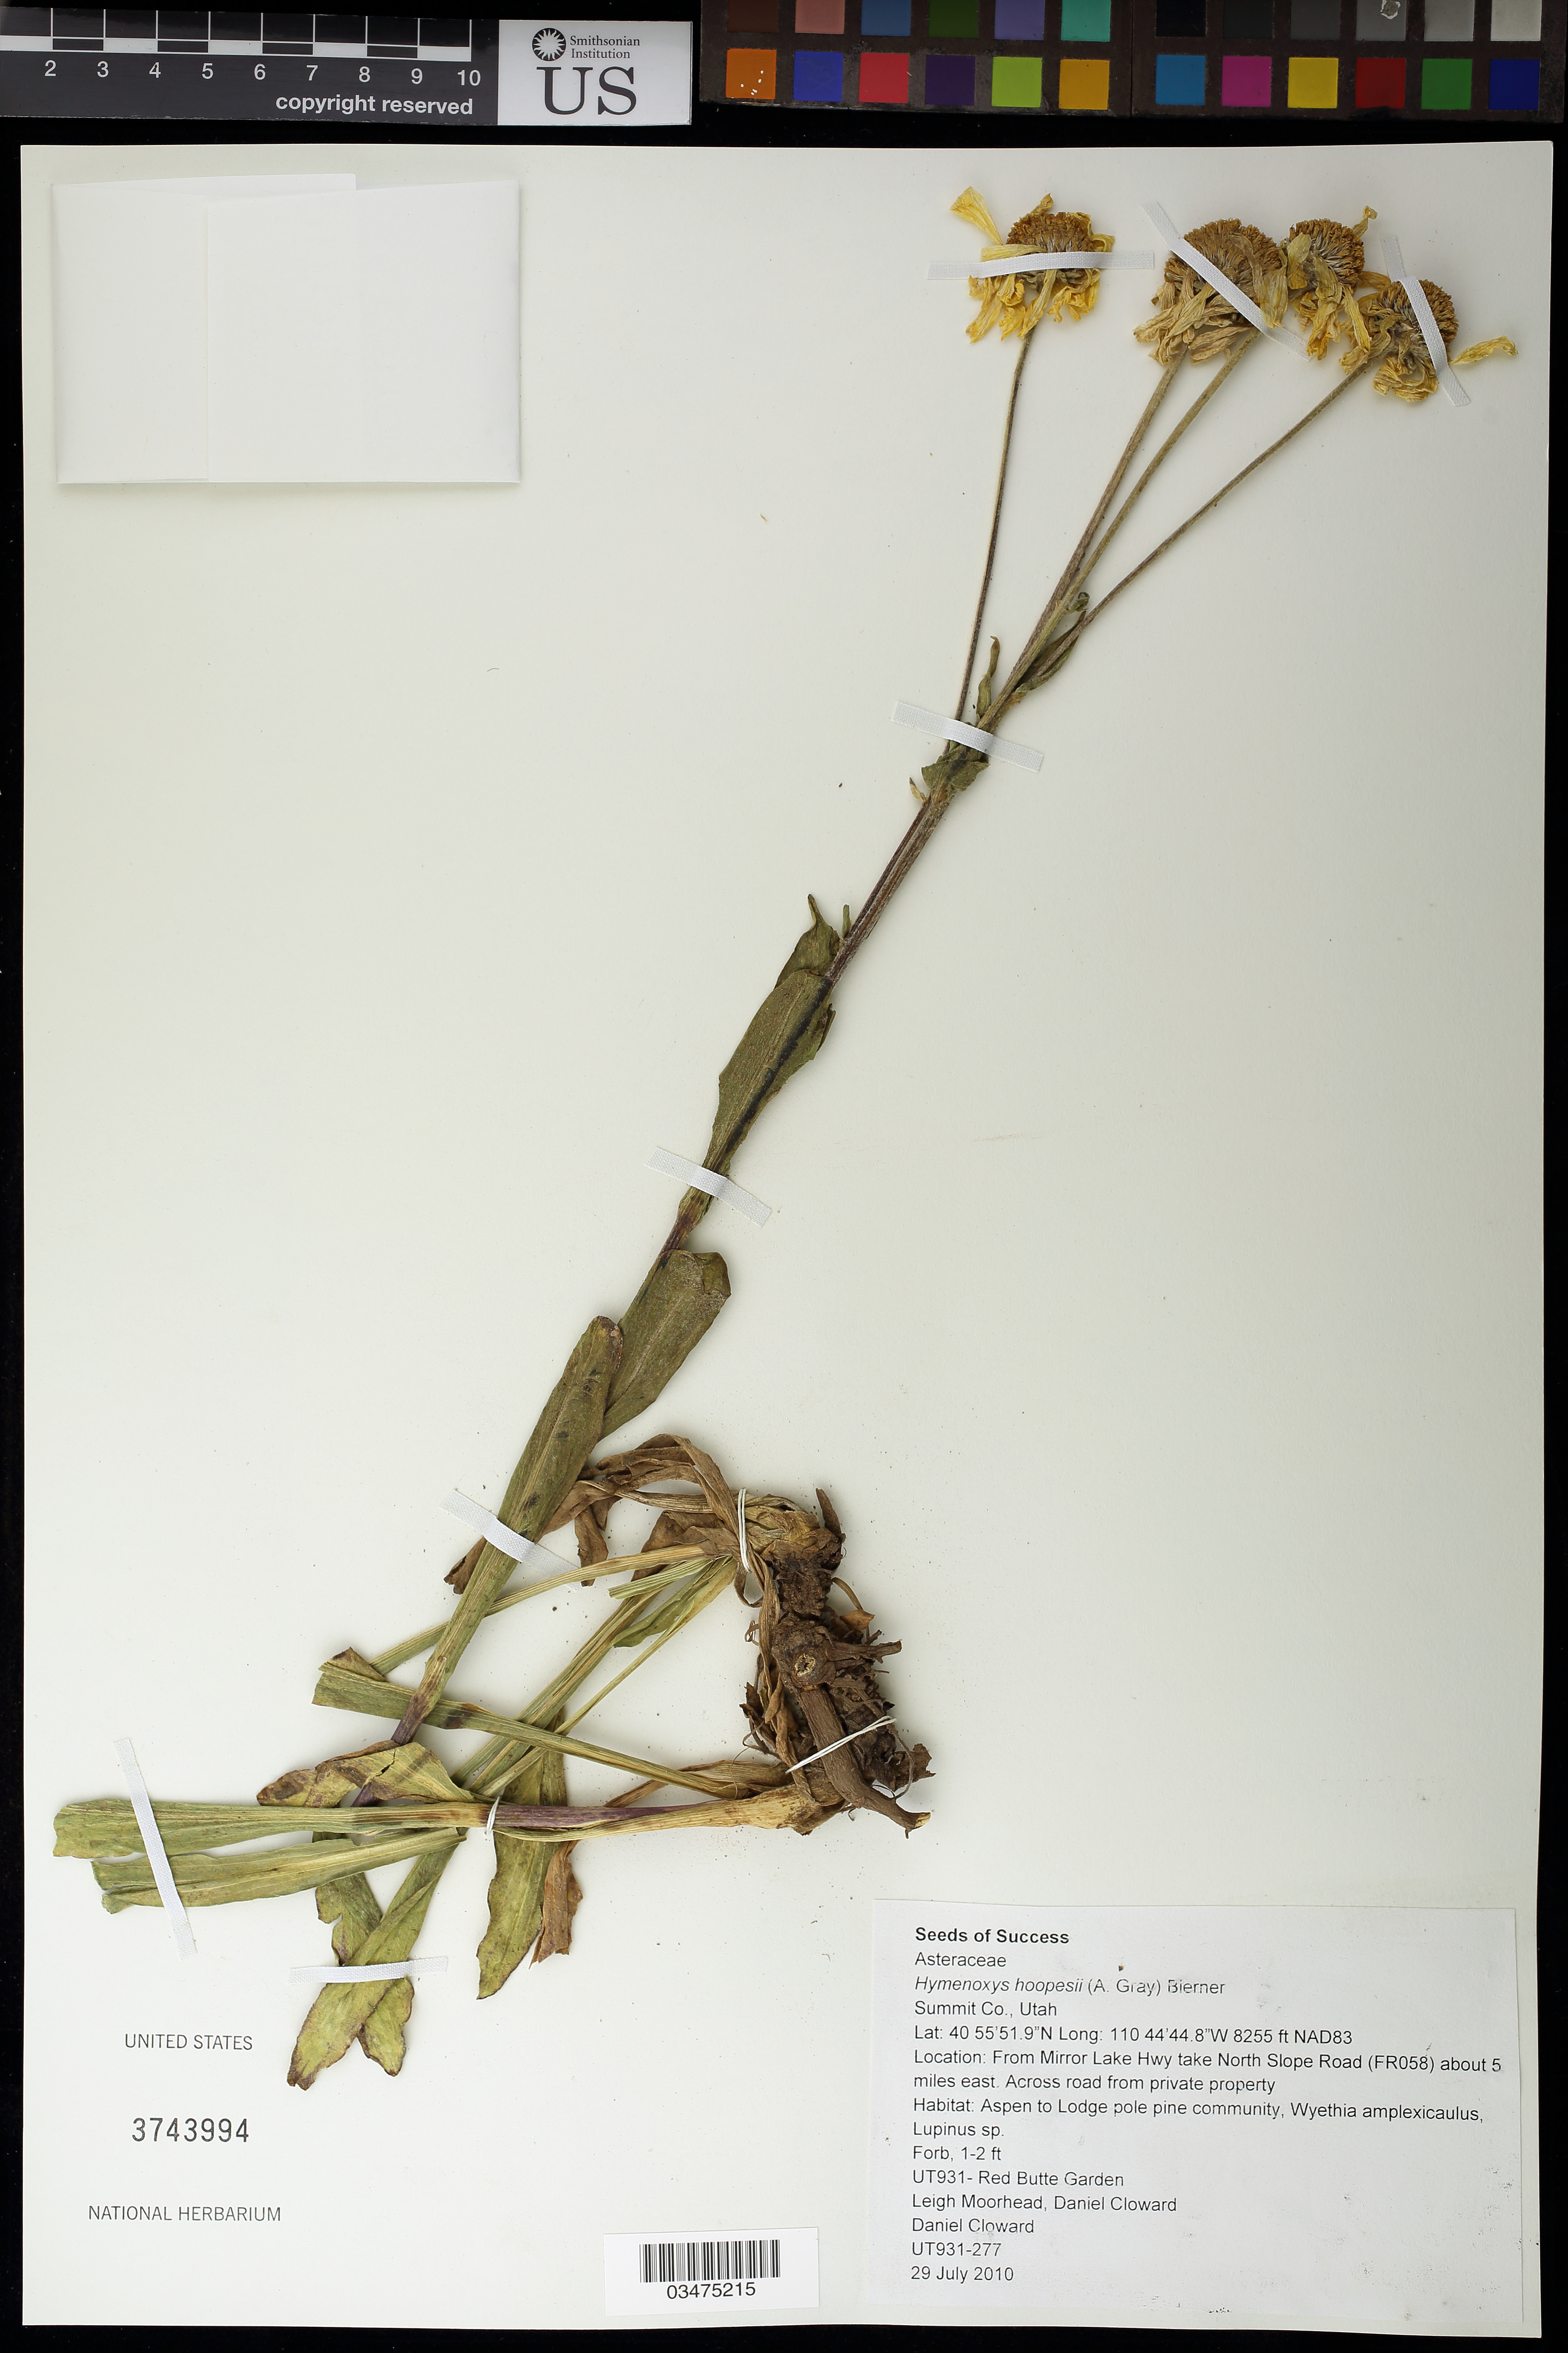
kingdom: Plantae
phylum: Tracheophyta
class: Magnoliopsida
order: Asterales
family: Asteraceae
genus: Hymenoxys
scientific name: Hymenoxys hoopesii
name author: (A. Gray) Bierner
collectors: L. Moorhead & D. Cloward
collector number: UT931-277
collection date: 2010-07-29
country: United States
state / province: Utah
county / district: Summit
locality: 5 mi. E on North Slope Rd (FR058) from Mirror Lake Hwy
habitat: Aspen to Lodge pole pine community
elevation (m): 2516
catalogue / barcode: US 3743994